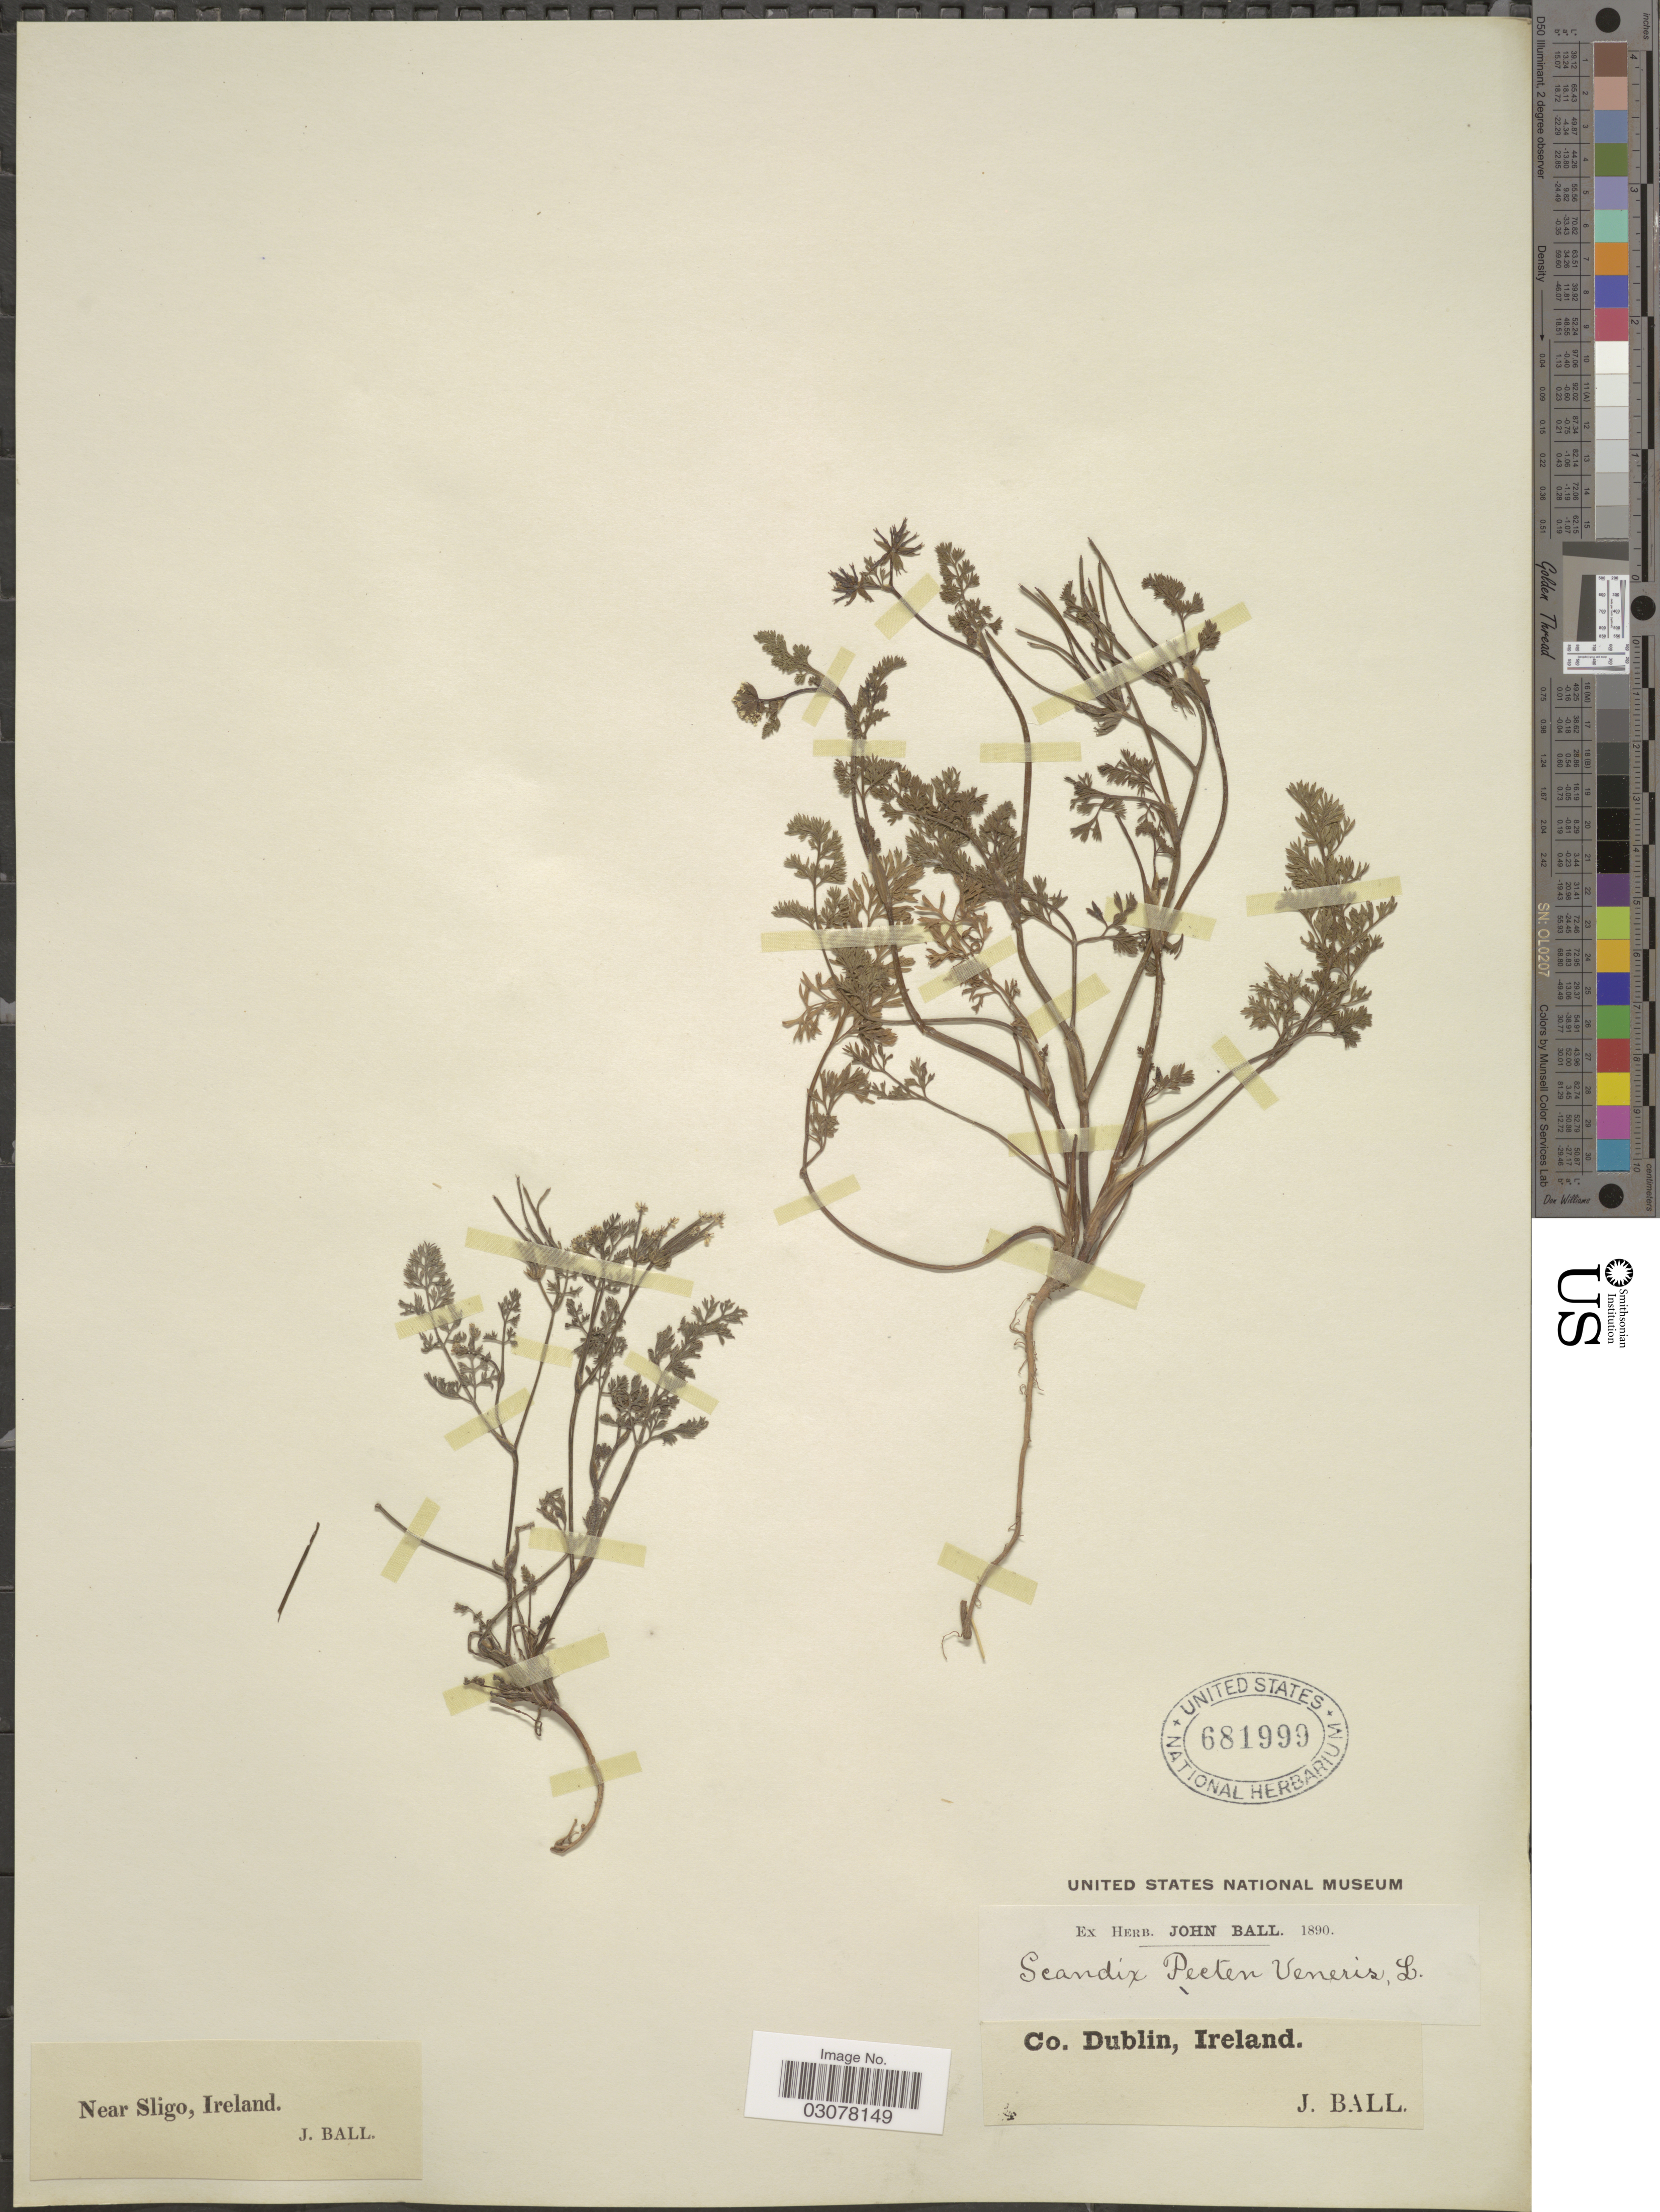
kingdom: Plantae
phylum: Tracheophyta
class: Magnoliopsida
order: Apiales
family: Apiaceae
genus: Scandix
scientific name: Scandix pecten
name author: Scop.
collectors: J. Ball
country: Ireland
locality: Near Sligo. Co. Dublin.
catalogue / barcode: US 681999